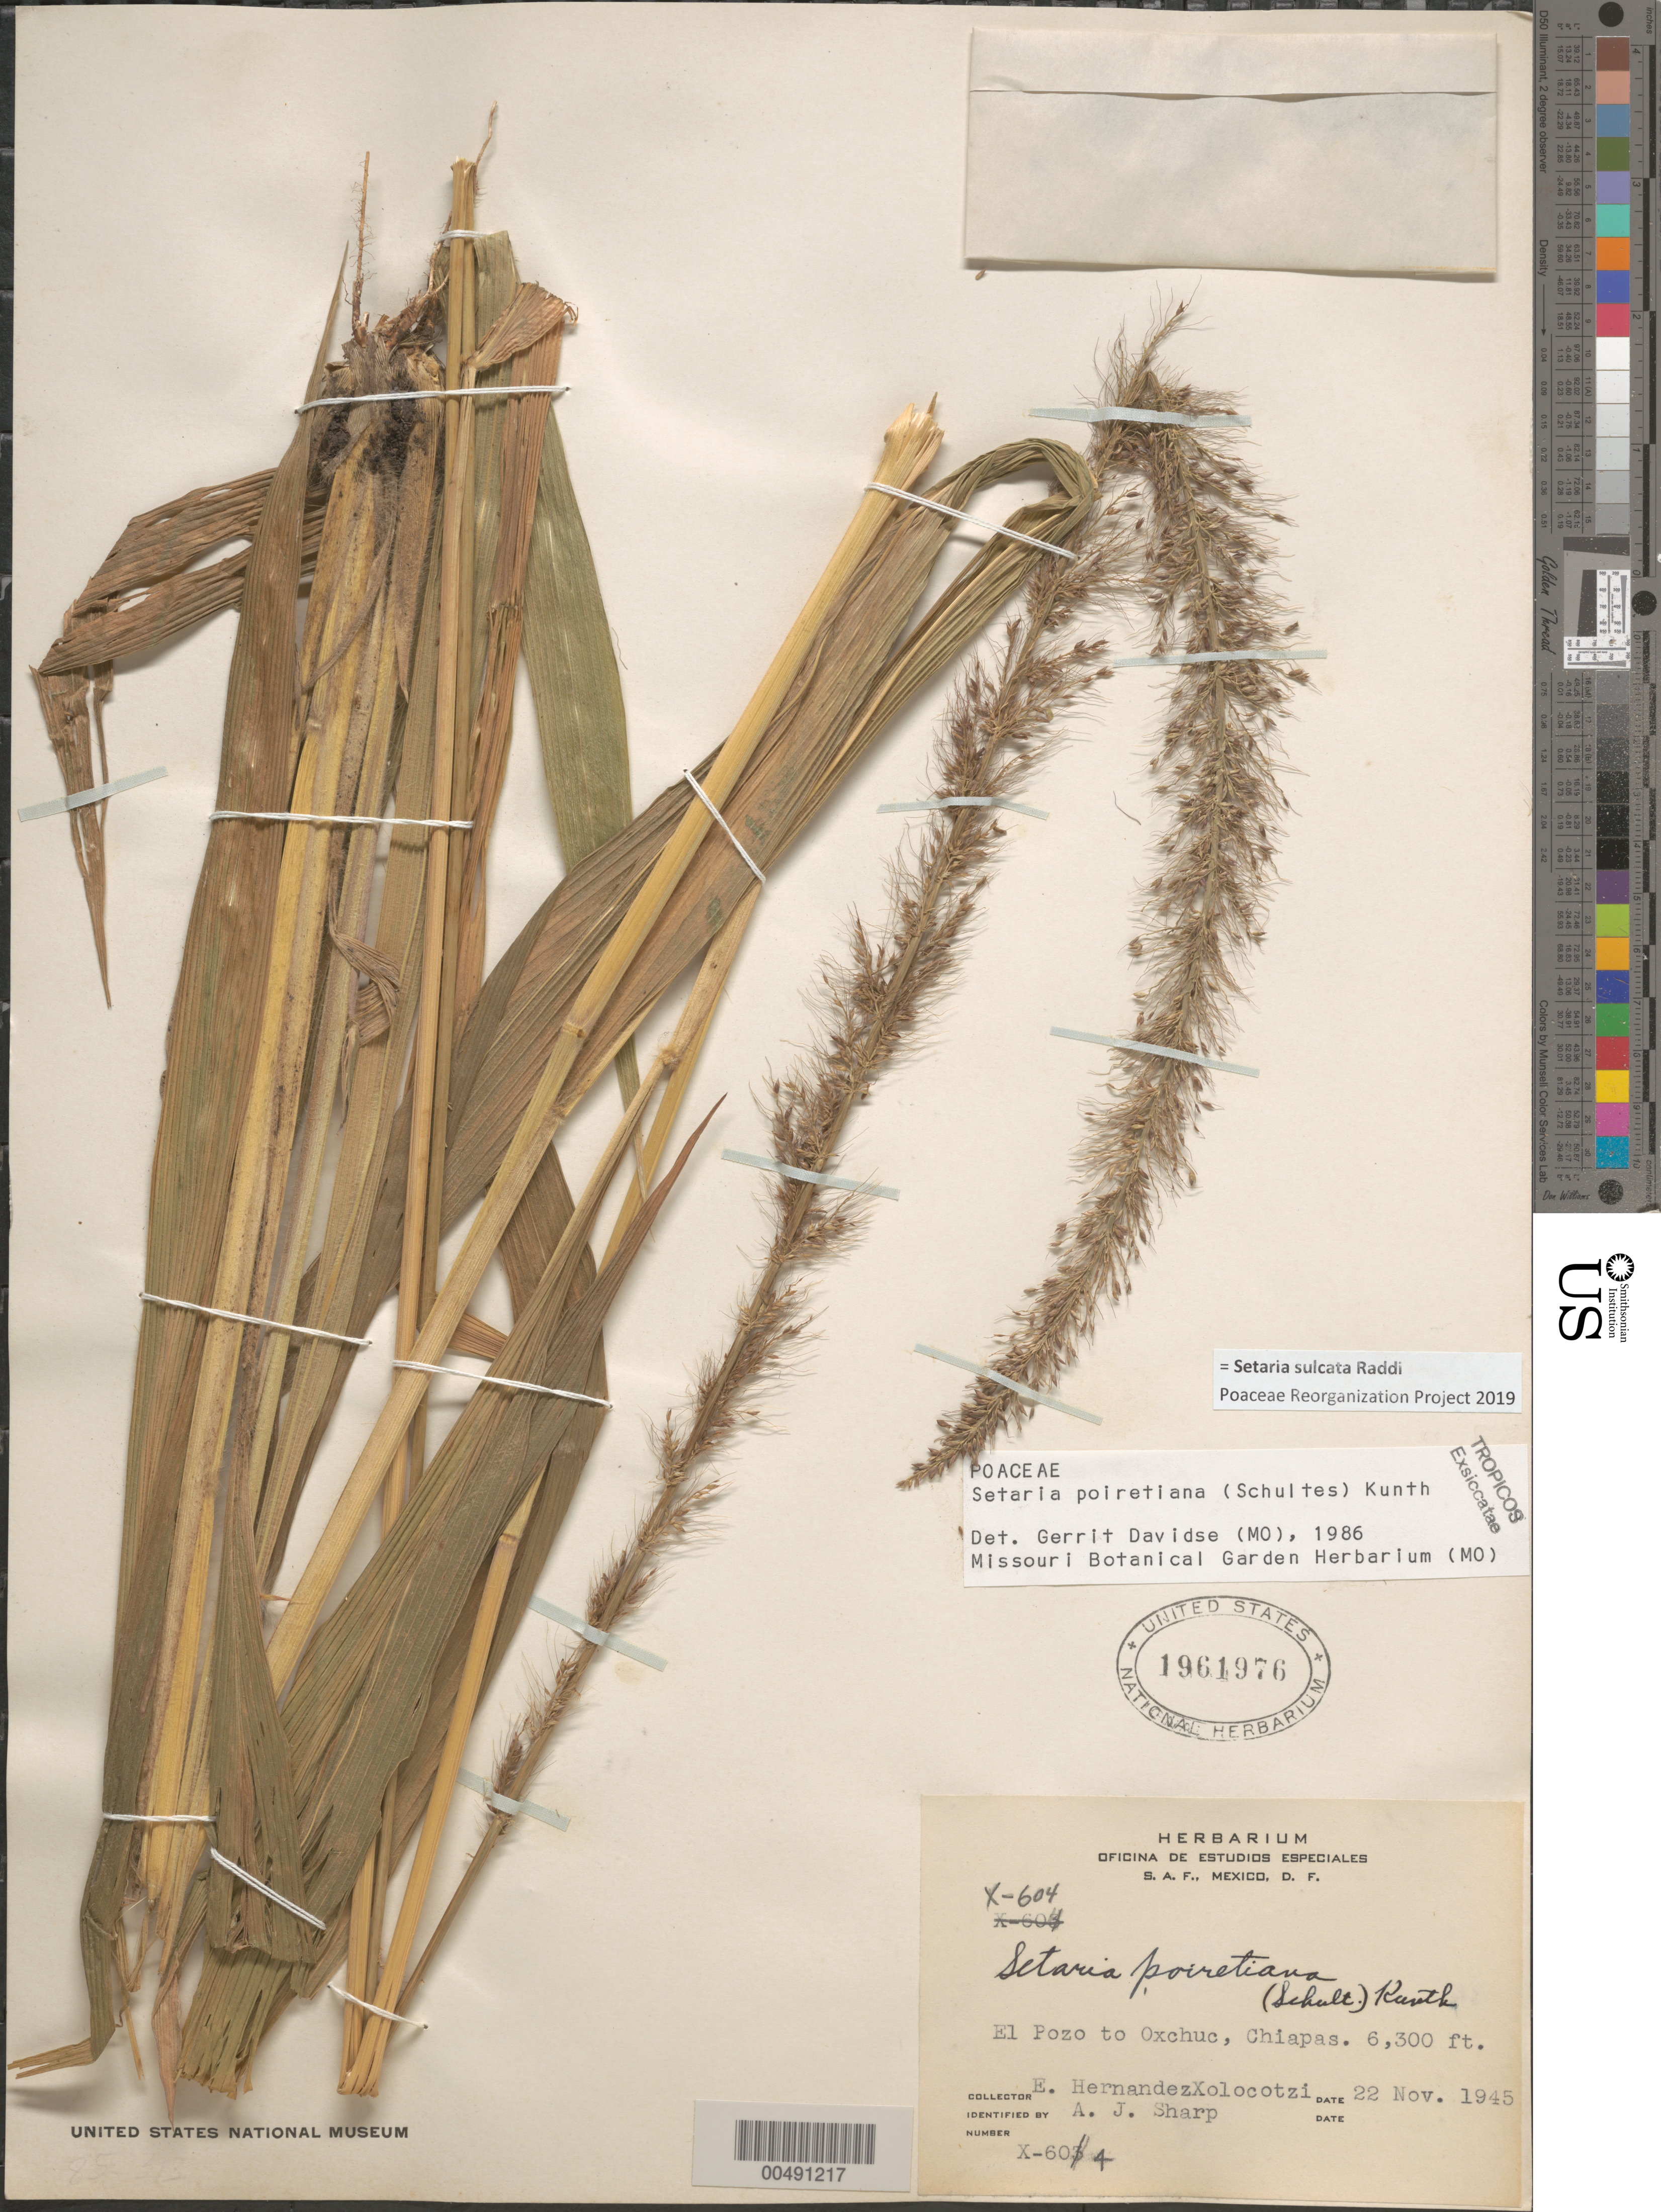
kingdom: Plantae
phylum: Tracheophyta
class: Liliopsida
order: Poales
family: Poaceae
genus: Setaria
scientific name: Setaria poiretiana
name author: (Schult.) Kunth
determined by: Davidse, Gerrit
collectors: A. J. Sharp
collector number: X-604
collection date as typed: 22 Nov 1945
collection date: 1945-11-22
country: Mexico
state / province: Chiapas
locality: El Pozo to Oxchuc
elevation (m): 1920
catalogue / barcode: US 1961976